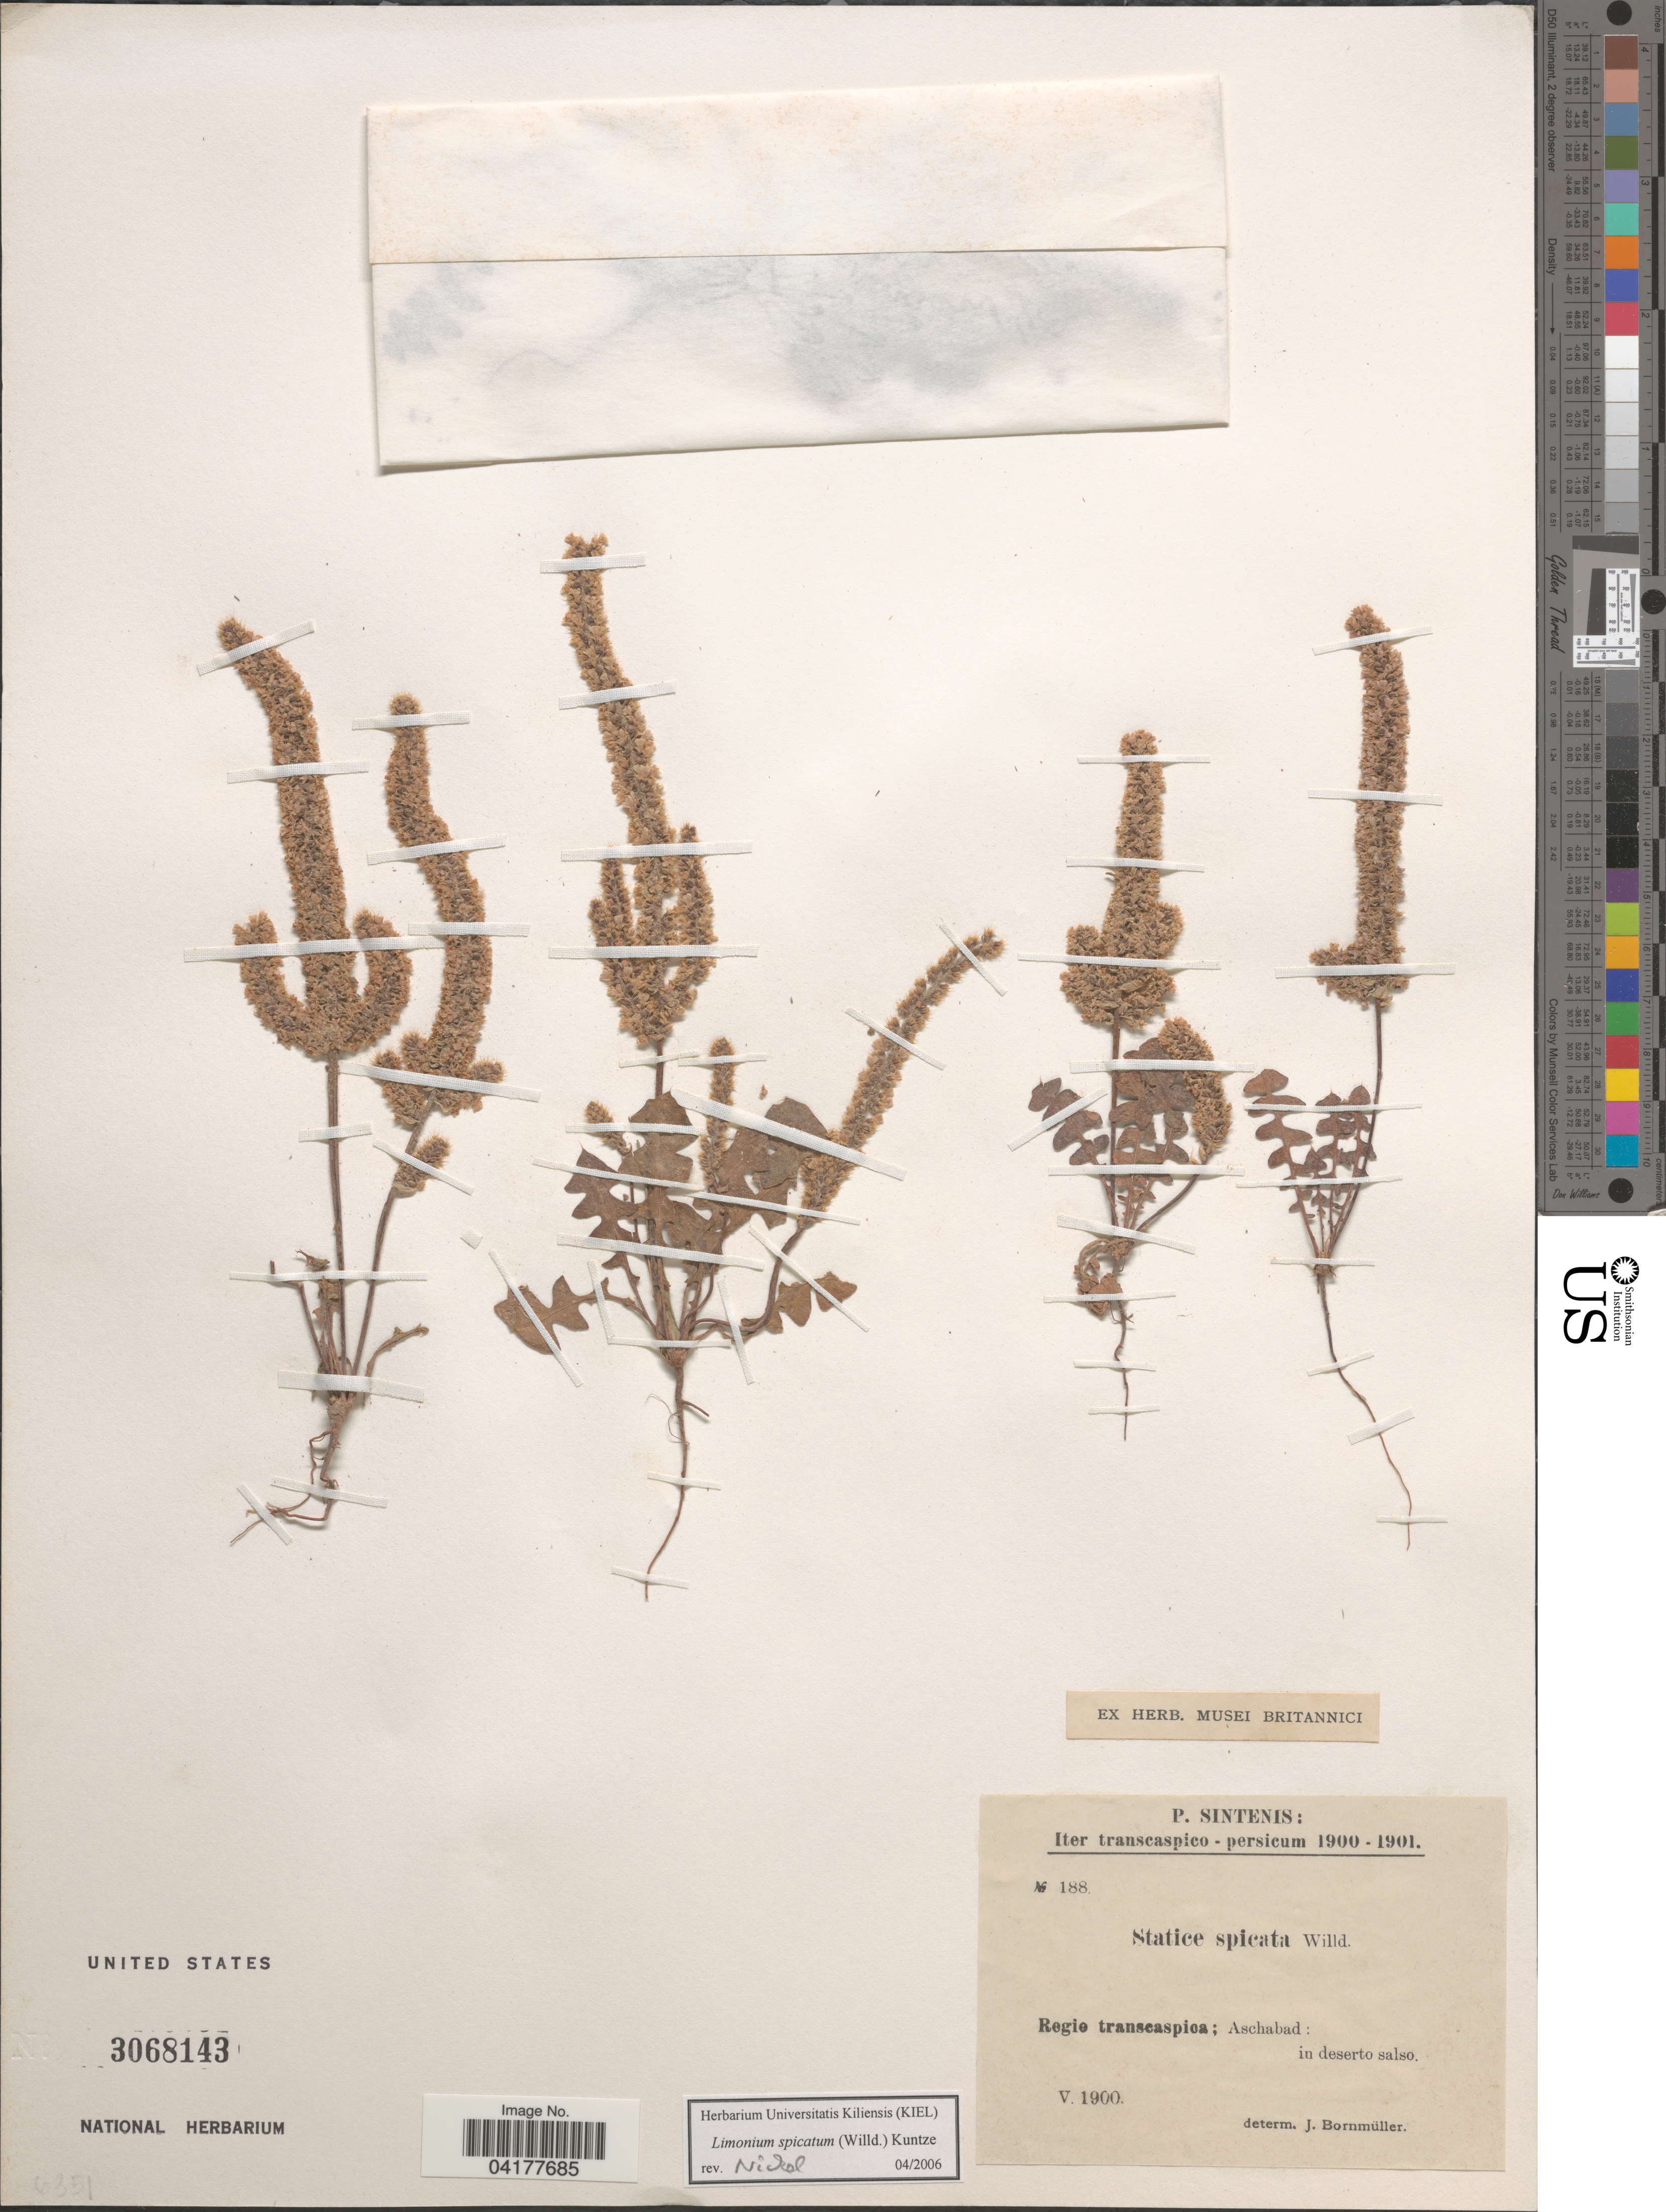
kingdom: Plantae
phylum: Tracheophyta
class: Magnoliopsida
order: Caryophyllales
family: Plumbaginaceae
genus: Psylliostachys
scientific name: Psylliostachys spicatus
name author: (Willd.) Nevski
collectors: P. Sintenis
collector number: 188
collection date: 1900-05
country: Iran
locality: Iter transcaspico - persicum. Regio transeaspica; Aschabad: in deserto salso.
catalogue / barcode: US 3068143